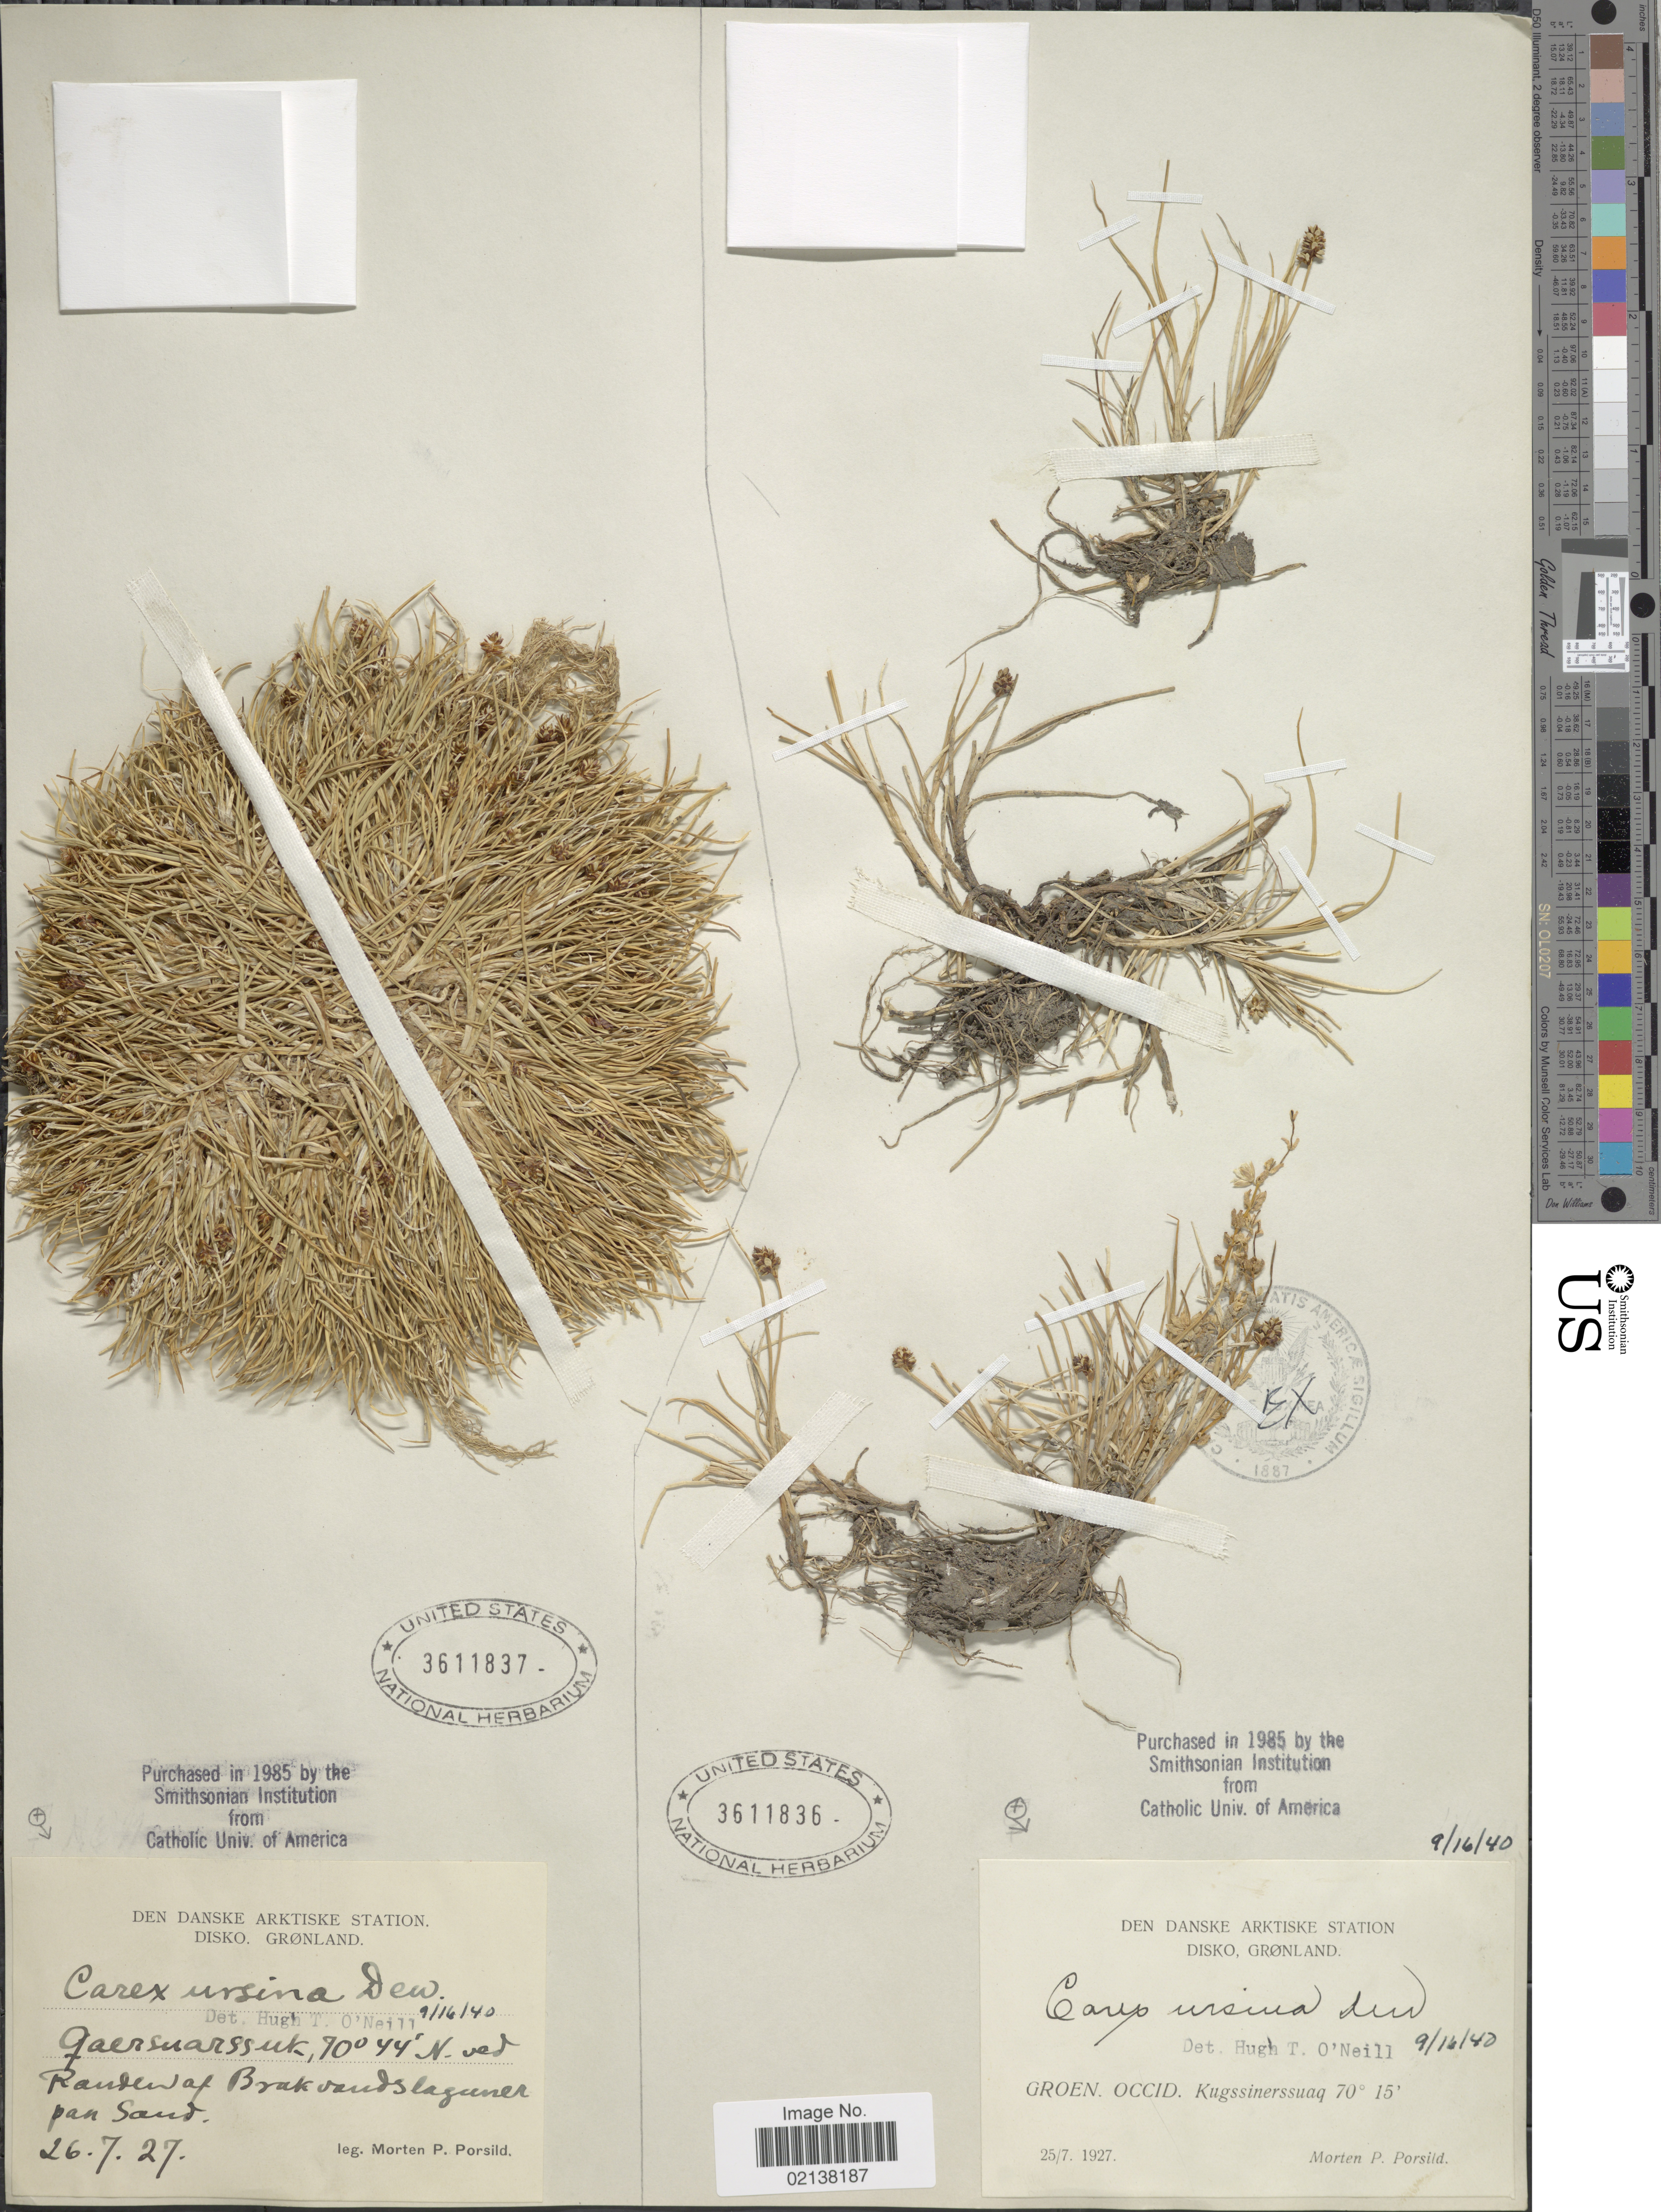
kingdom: Plantae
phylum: Tracheophyta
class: Liliopsida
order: Poales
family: Cyperaceae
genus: Carex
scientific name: Carex ursina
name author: Dewey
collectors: M. P. Porsild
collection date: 1927-07-25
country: Greenland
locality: Den Danske Arktiske Station. Disko. Gronland. Groen Occid. Kugssinerssuaq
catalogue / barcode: US 3611836-2